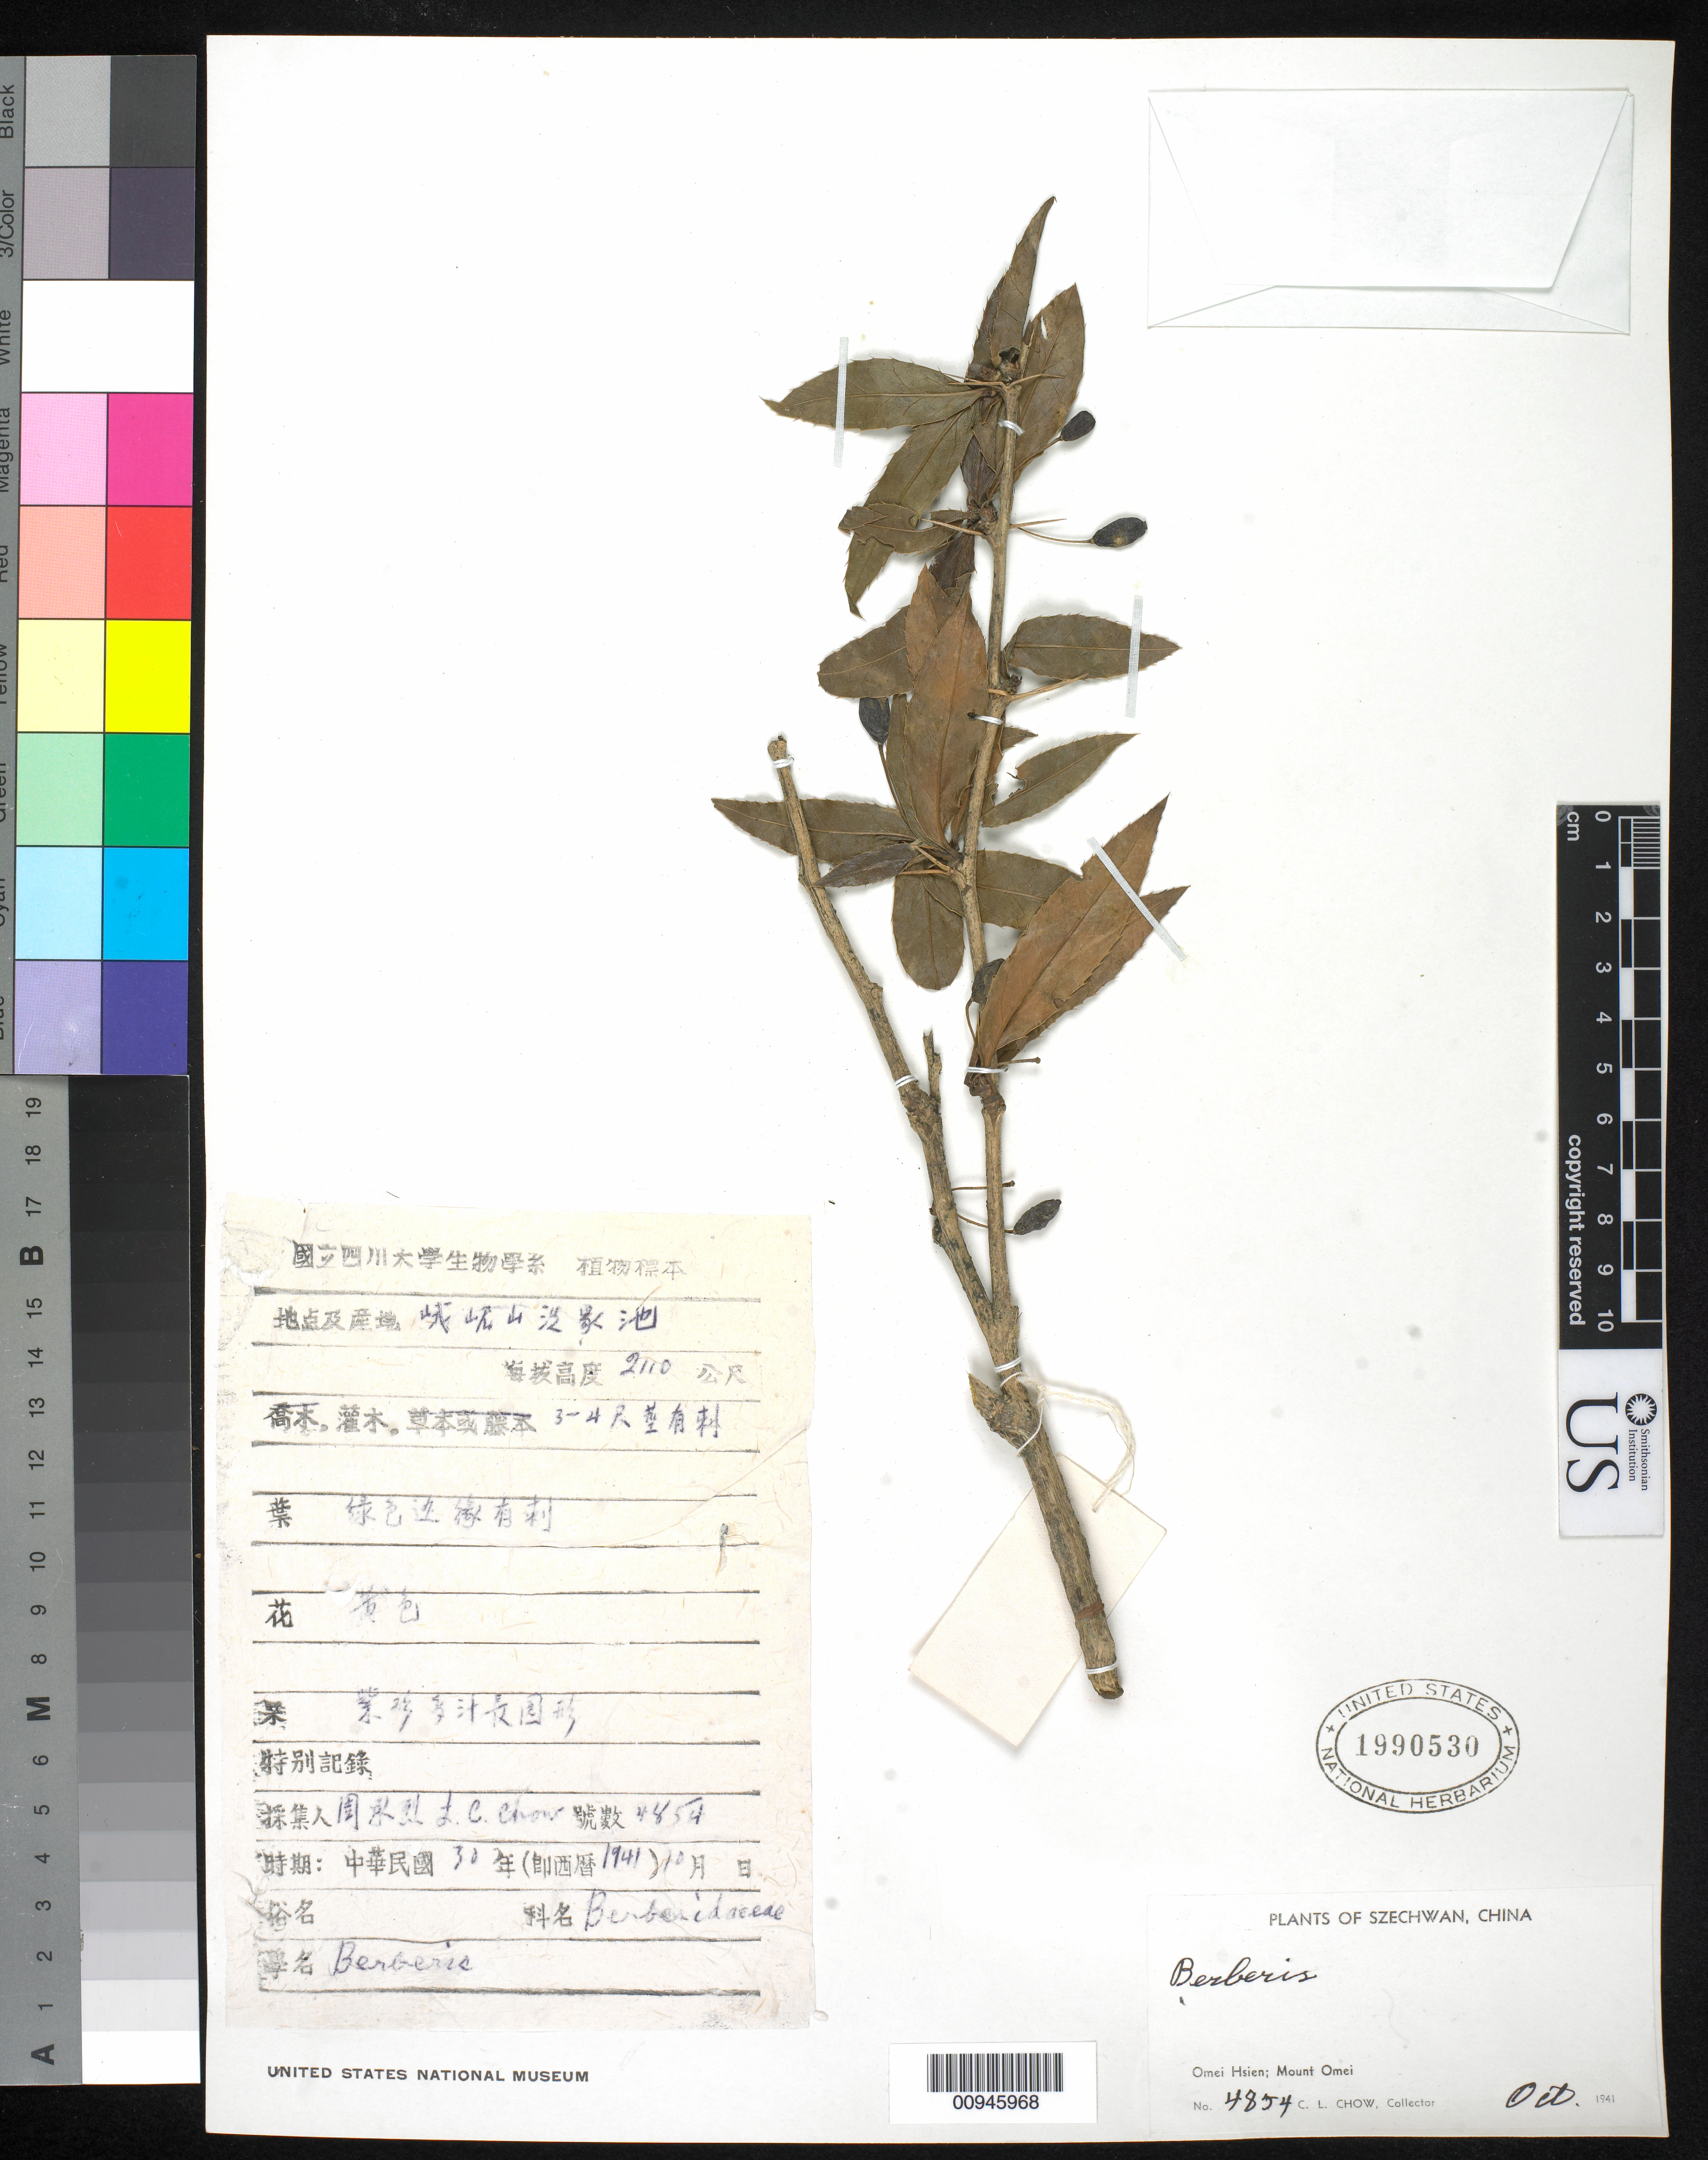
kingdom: Plantae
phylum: Tracheophyta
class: Magnoliopsida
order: Ranunculales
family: Berberidaceae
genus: Berberis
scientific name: Berberis sp.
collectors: C. Chow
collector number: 4854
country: China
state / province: Sichuan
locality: Omei Hsien, Mount Omei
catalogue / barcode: US 1990530